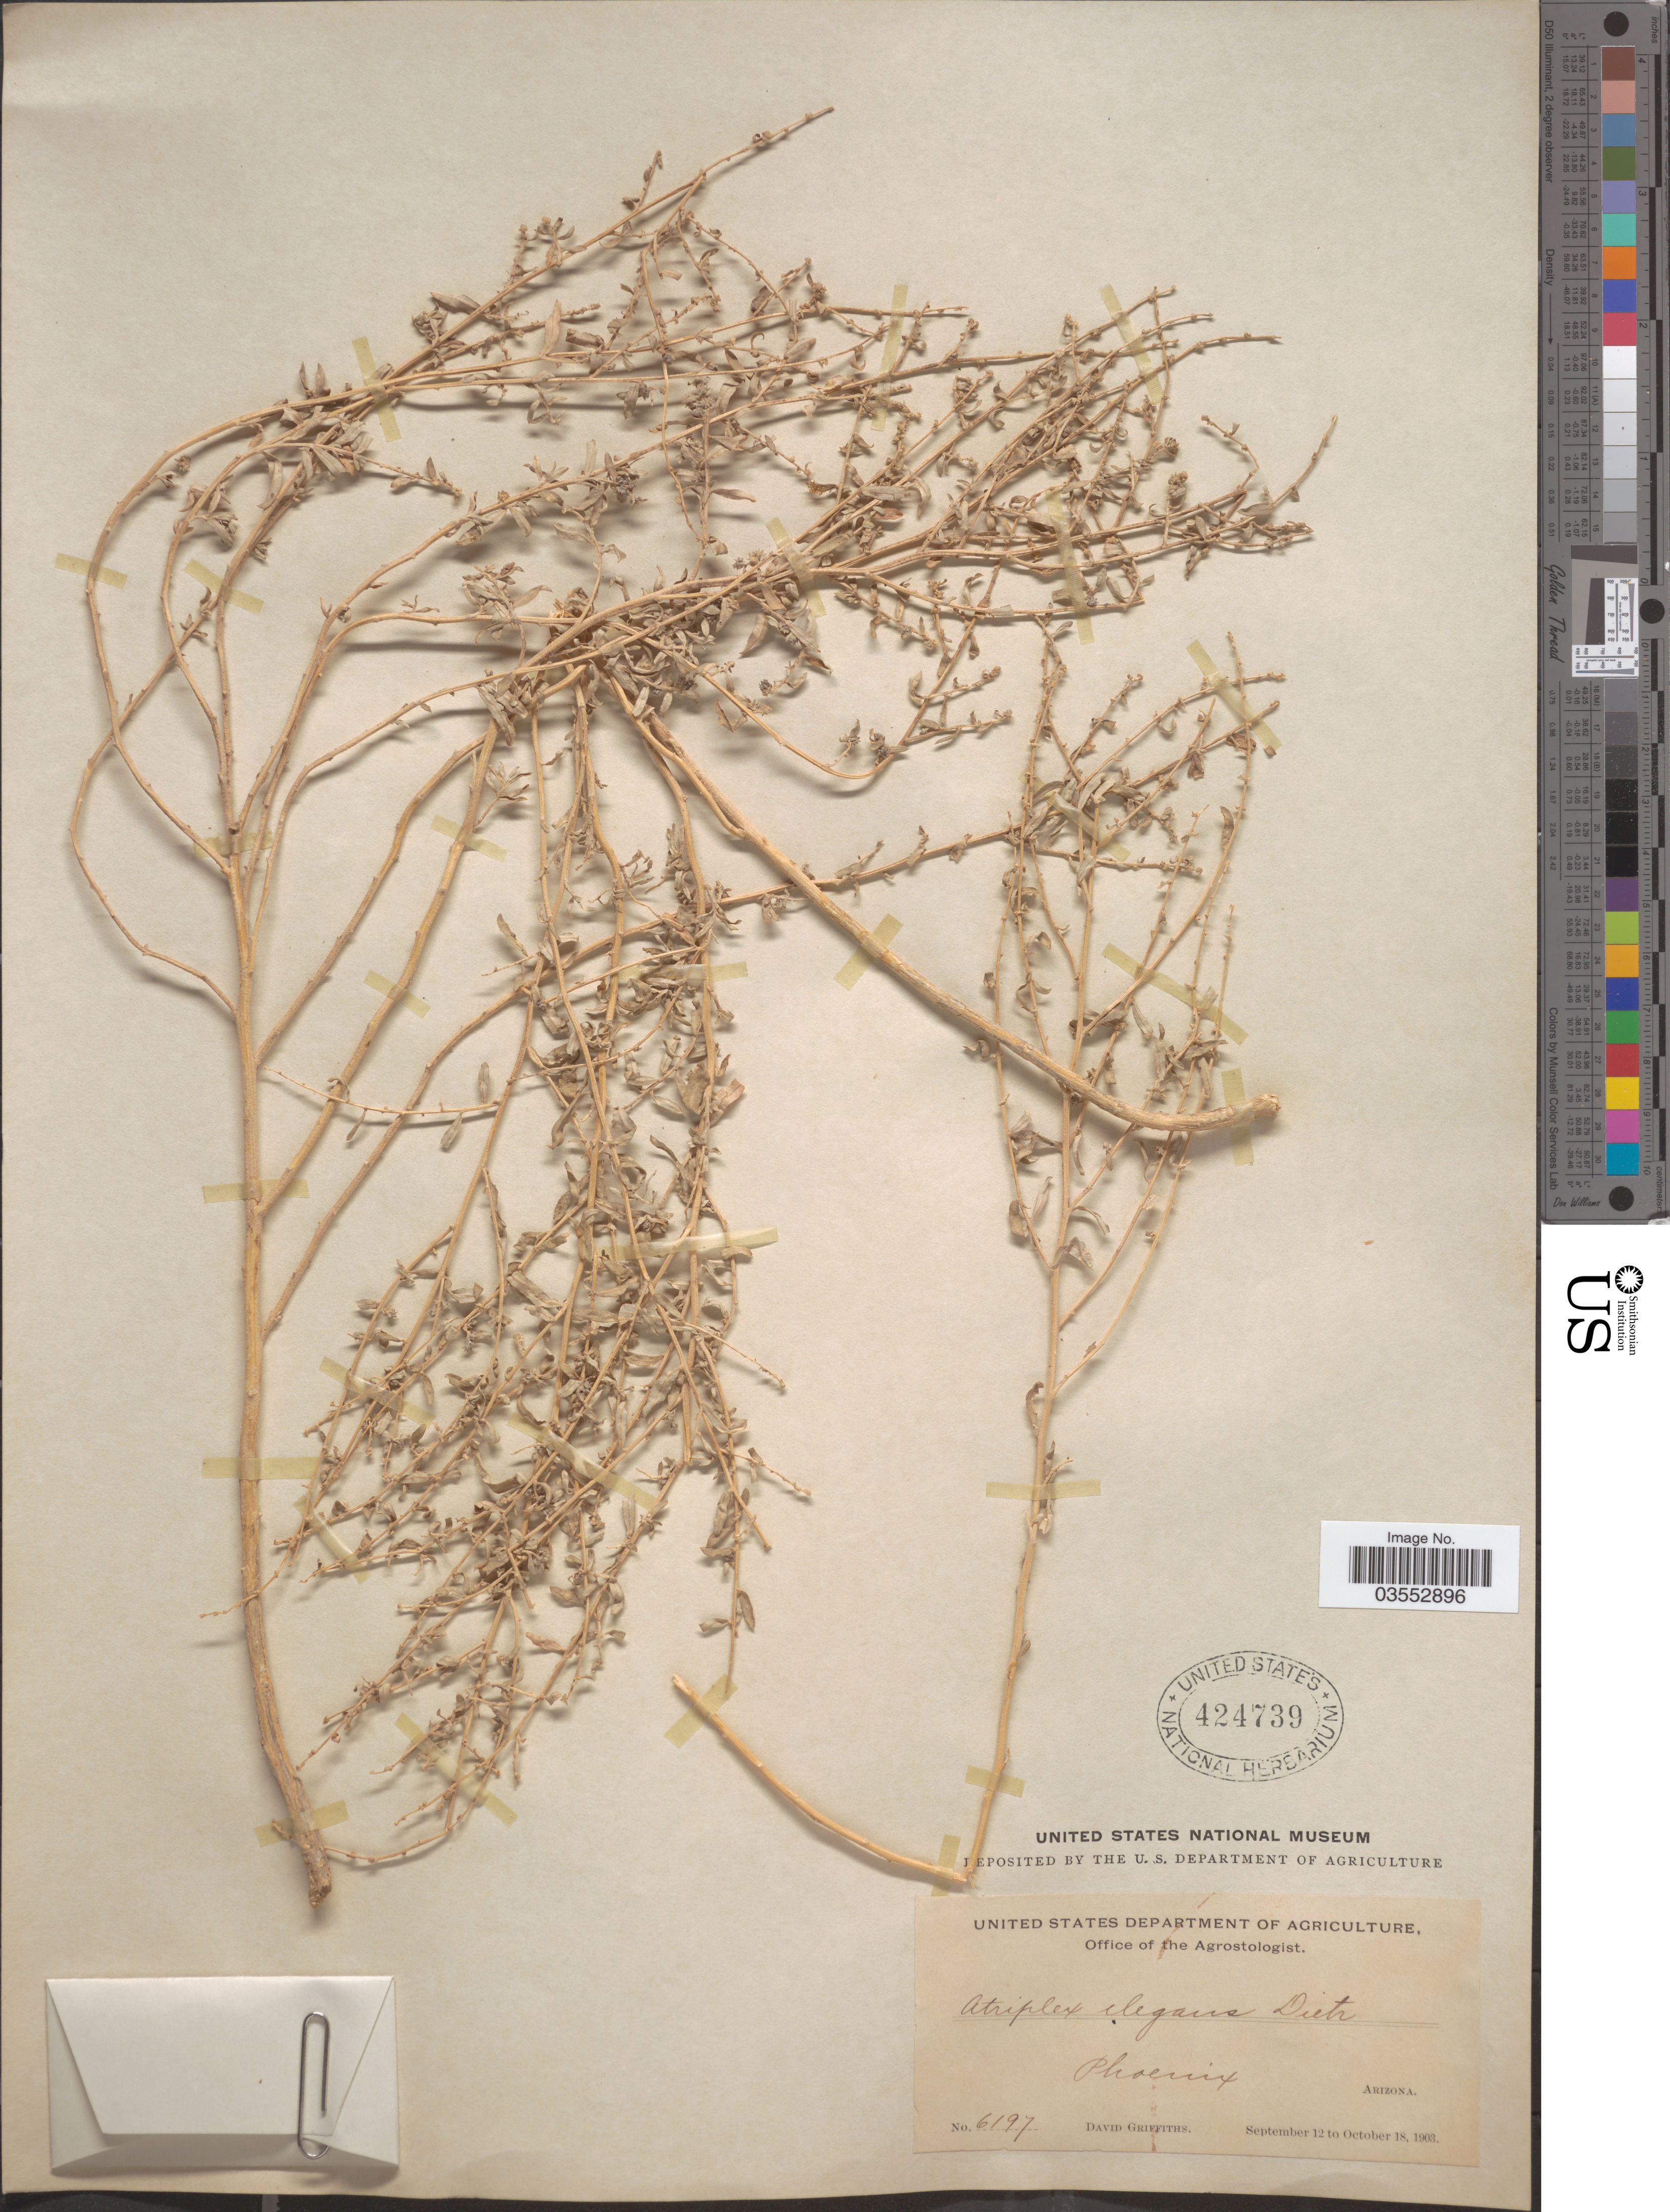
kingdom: Plantae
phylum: Tracheophyta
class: Magnoliopsida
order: Caryophyllales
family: Amaranthaceae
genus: Atriplex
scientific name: Atriplex thornberi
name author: (M.E. Jones) Standl.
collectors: D. Griffiths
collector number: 6197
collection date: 1903-09-12/1903-10-18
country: United States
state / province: Arizona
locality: Phoenix.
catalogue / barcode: US 424739